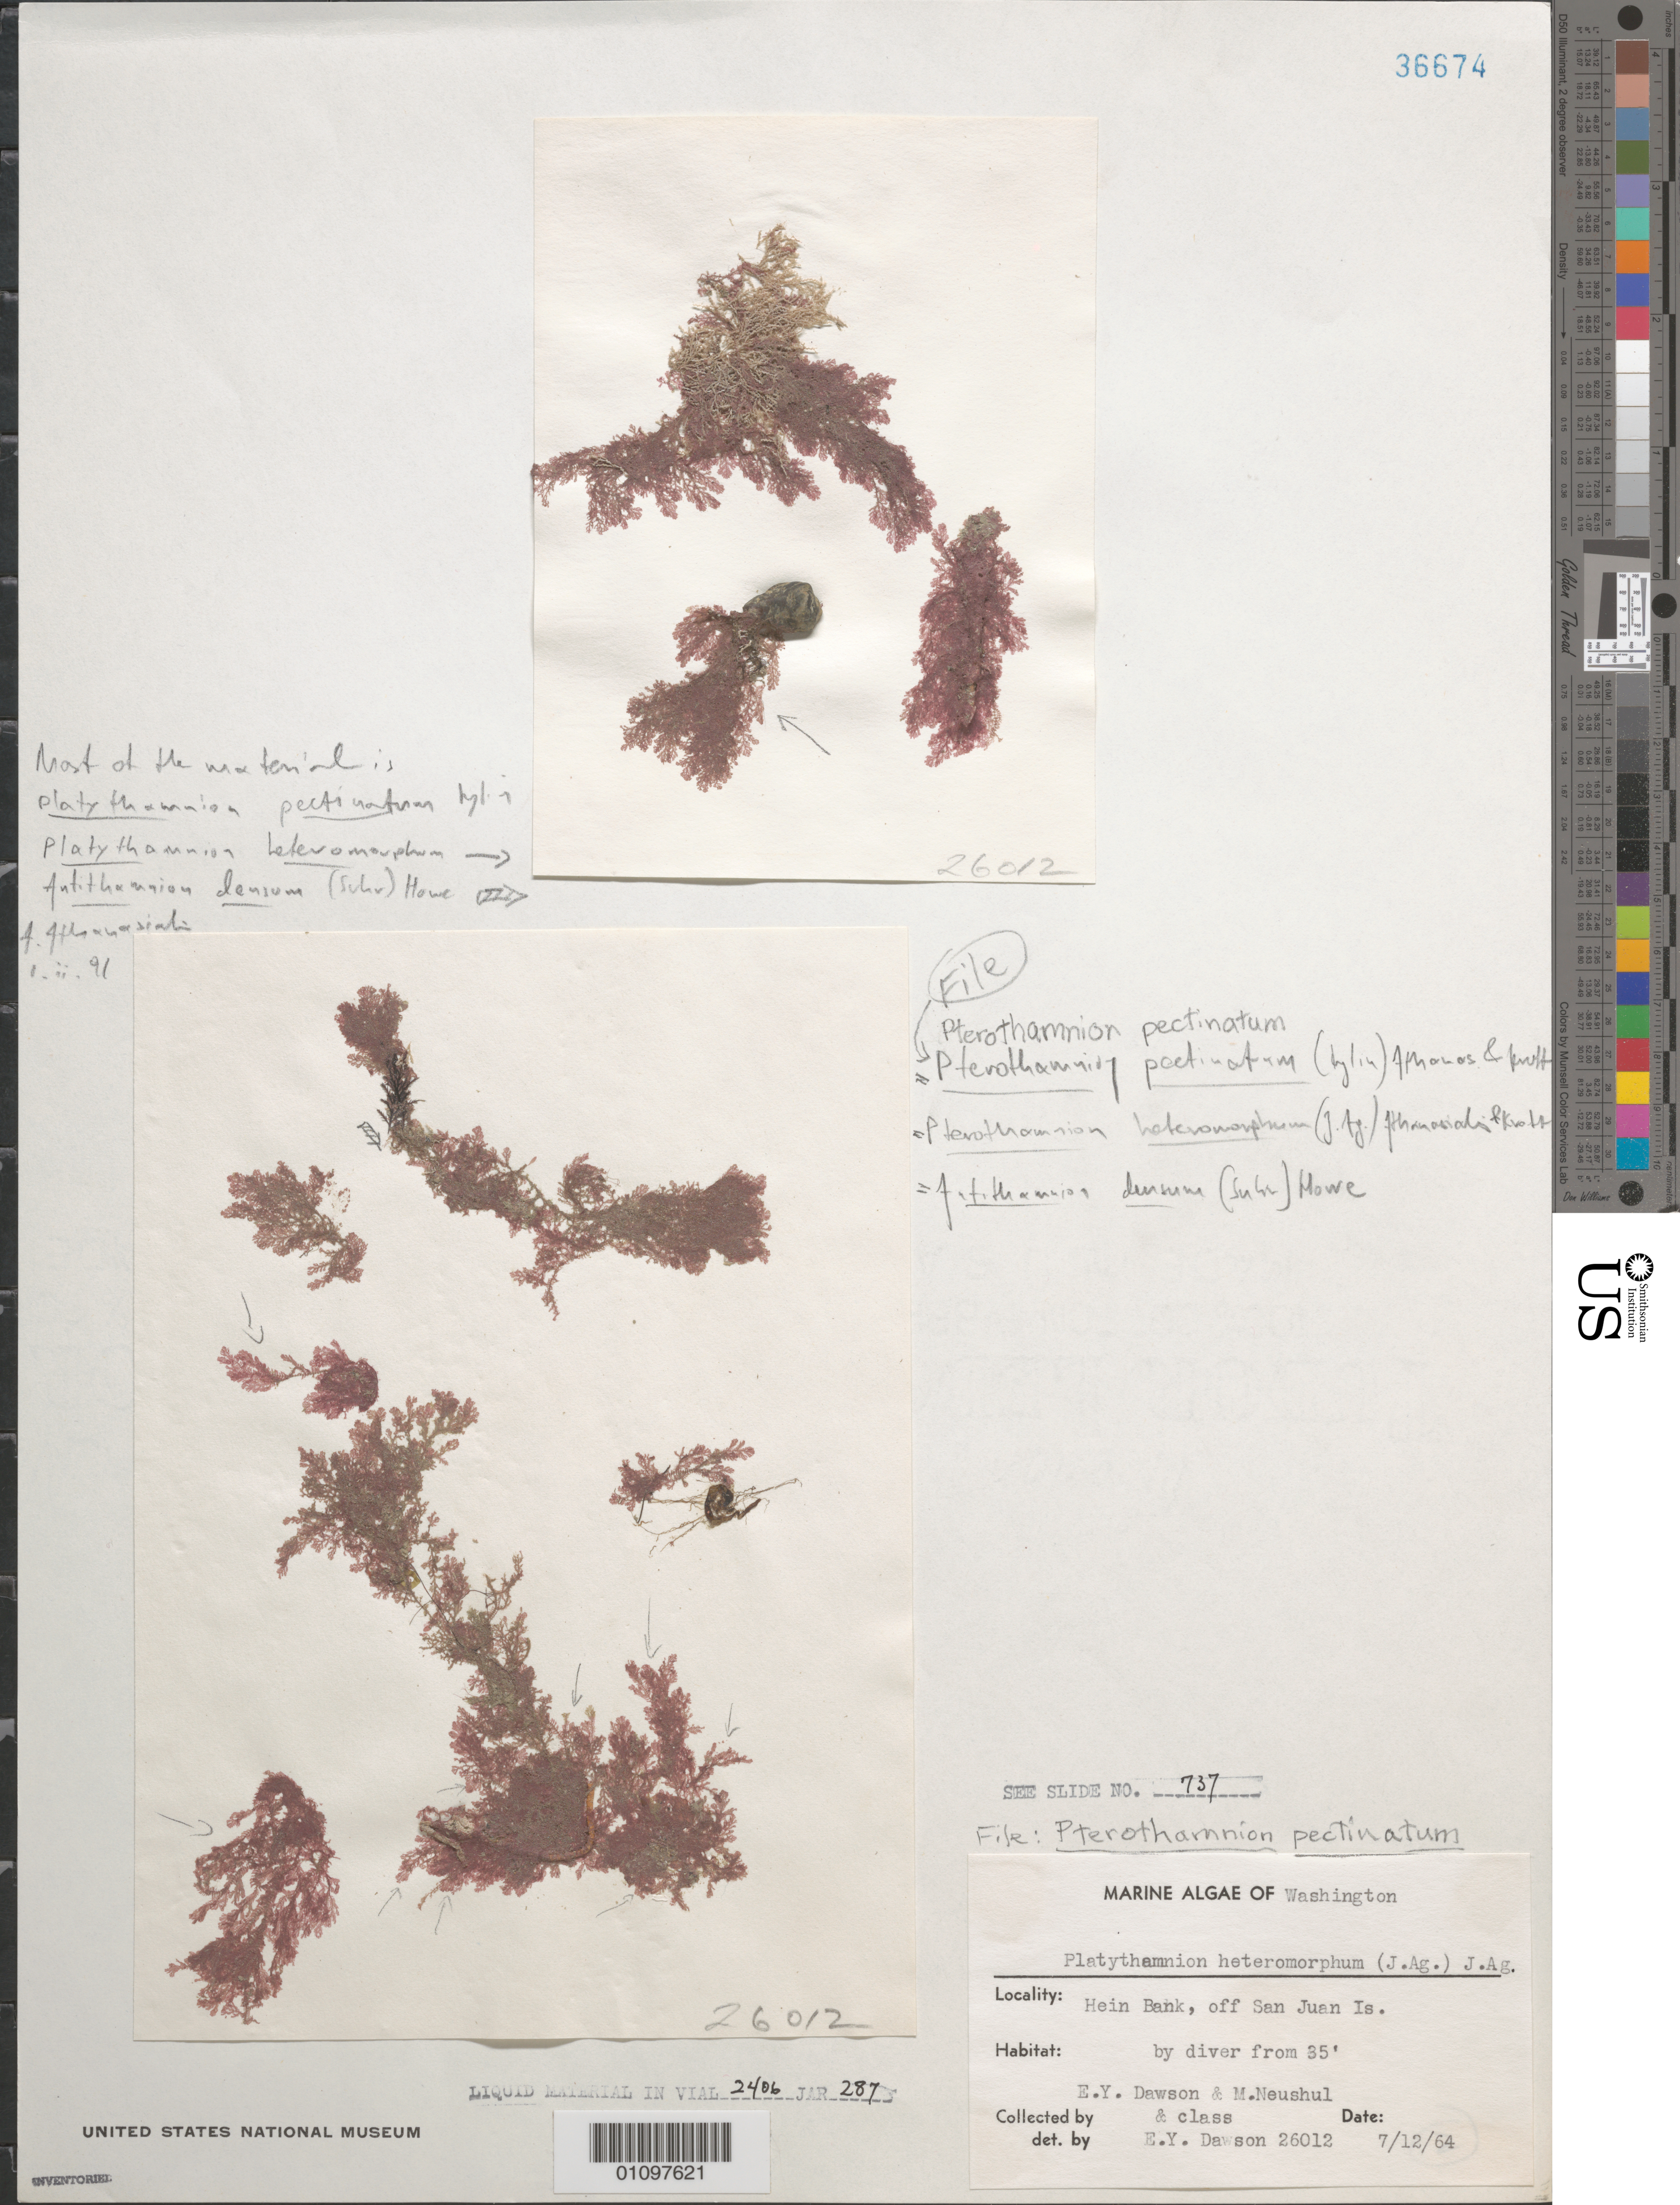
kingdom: Plantae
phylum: Rhodophyta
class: Florideophyceae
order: Ceramiales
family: Ceramiaceae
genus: Pterothamnion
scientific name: Pterothamnion pectinatum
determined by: Athanasiadis, A., (GOTEX), Gothenburg University (SWEDEN)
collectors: E. Y. Dawson, M. Neushul & Phycology Class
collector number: EYD 26012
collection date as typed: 12 Jul 1963 or 12 Jul 1964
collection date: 1963-07-12 or 1964-07-12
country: United States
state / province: Washington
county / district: San Juan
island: San Juan Island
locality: Hein Bank, off San Juan Island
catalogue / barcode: US 36674